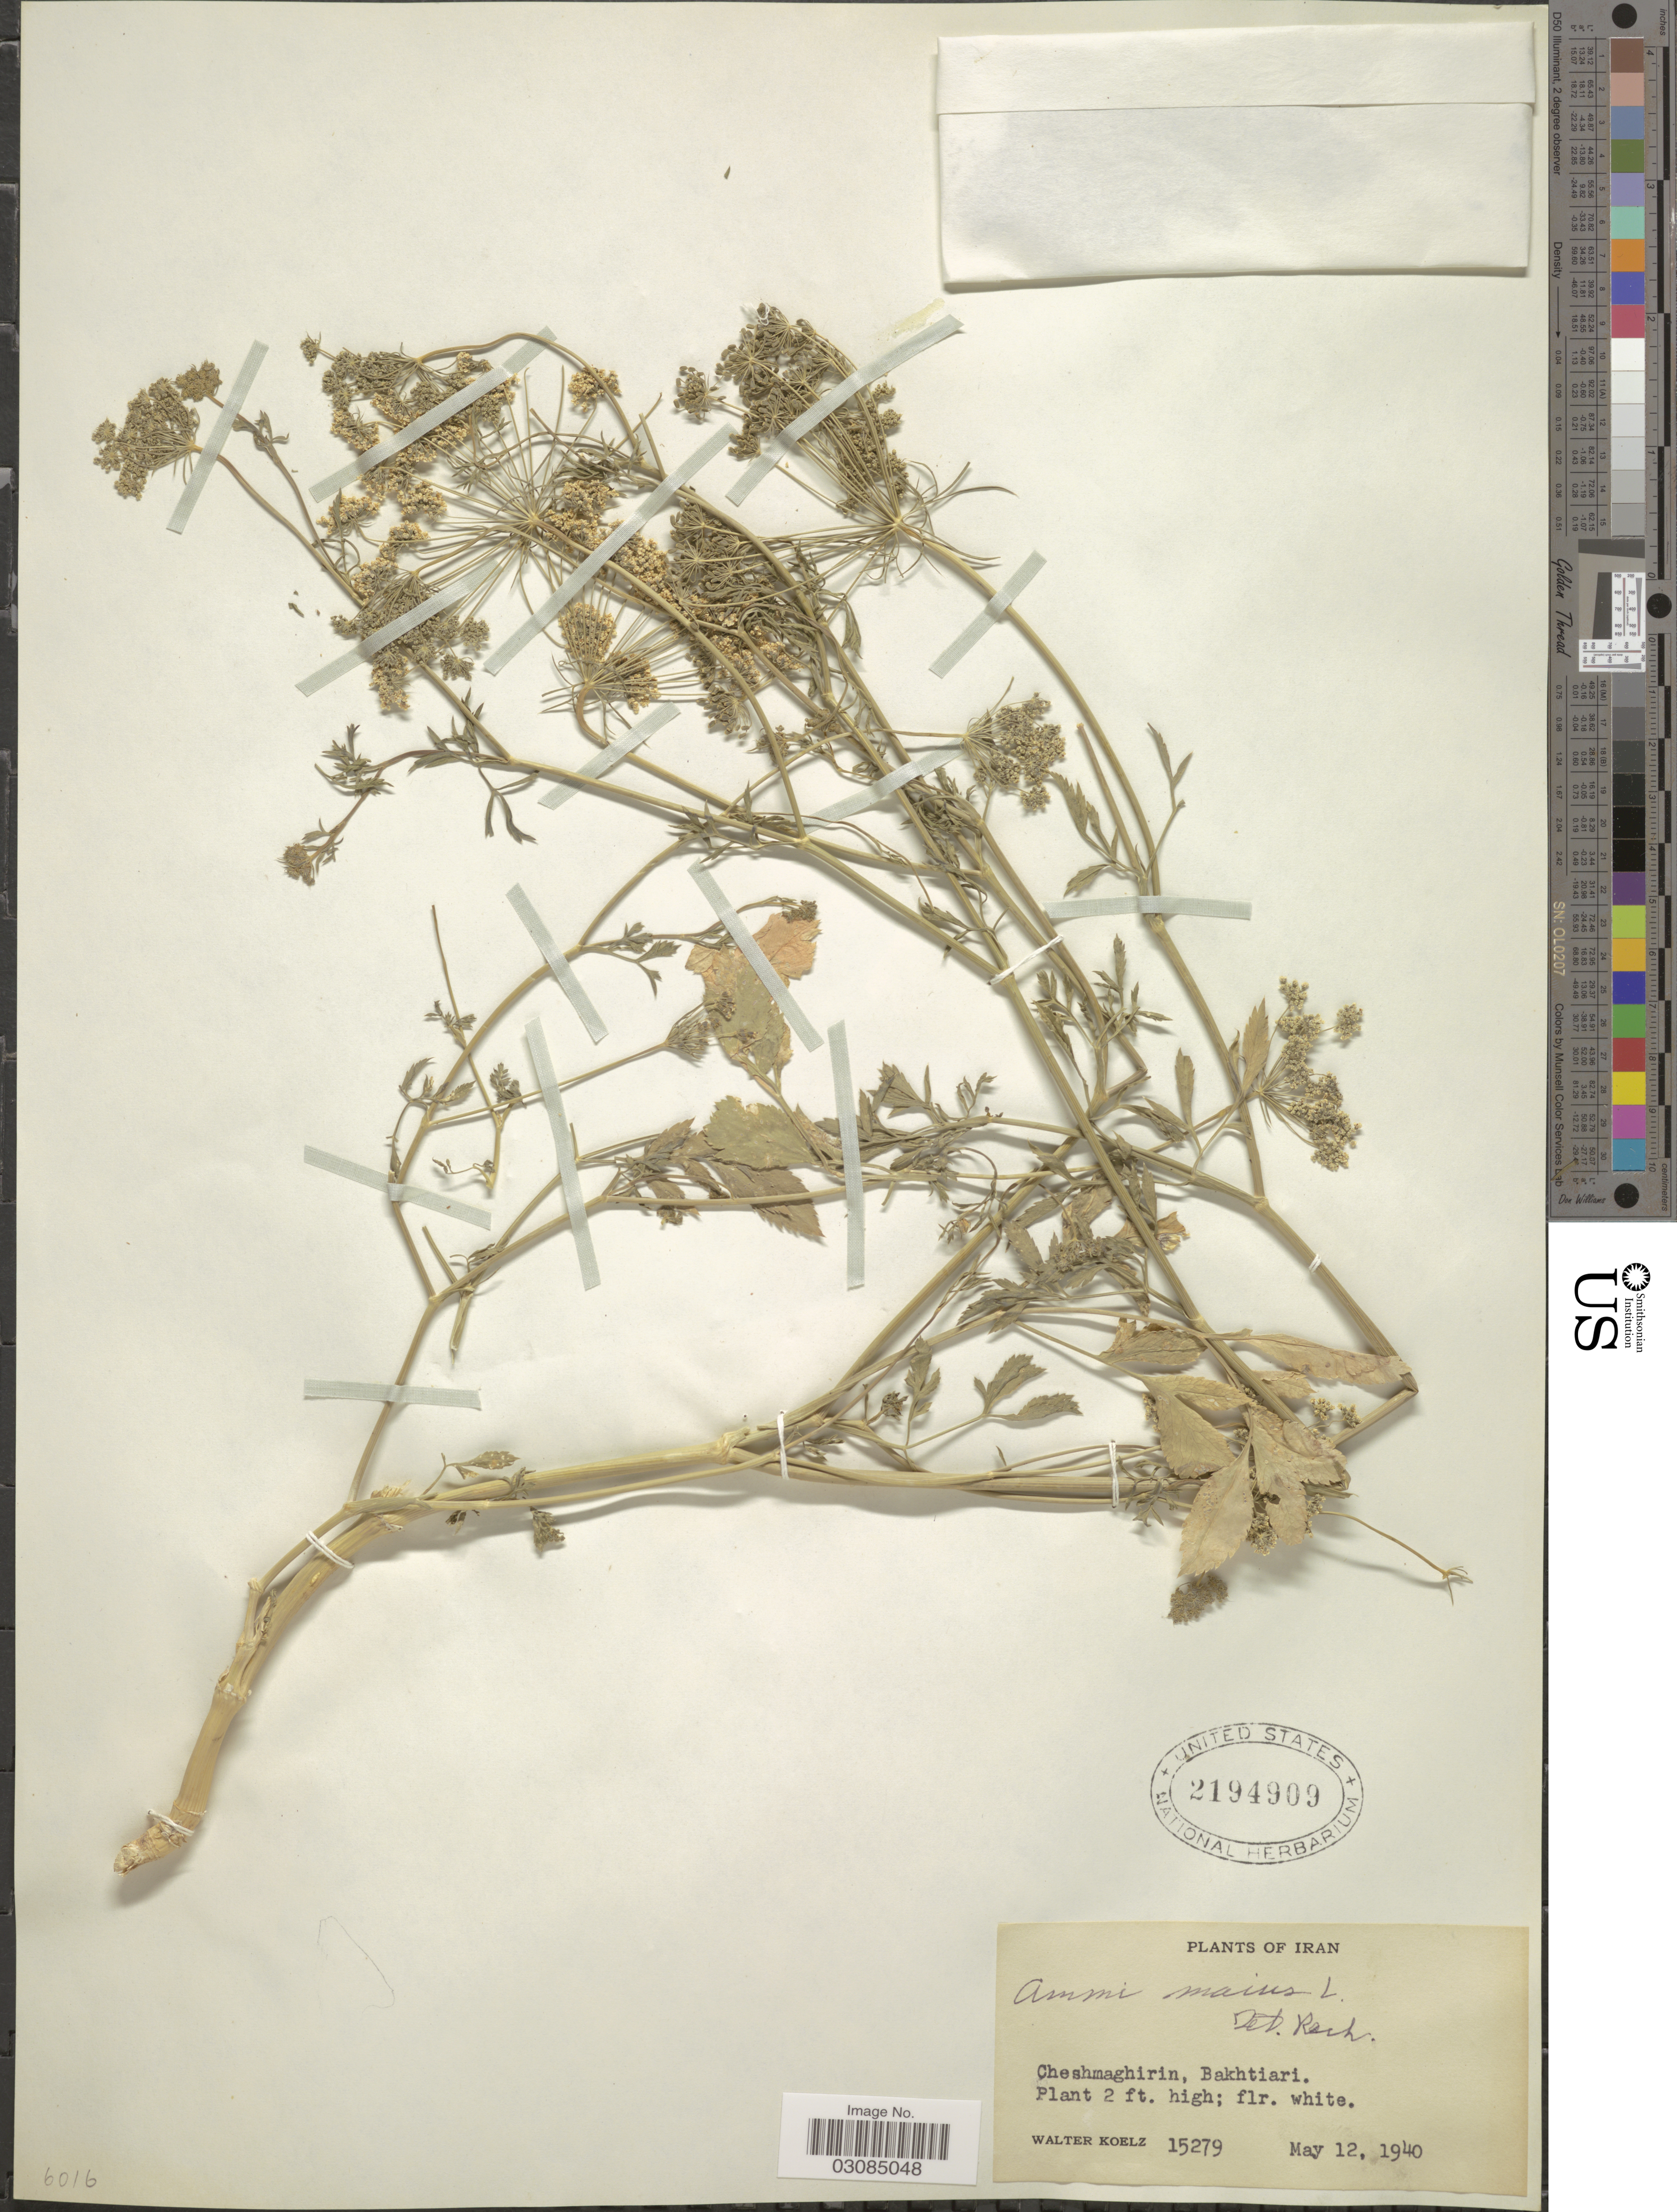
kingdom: Plantae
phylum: Tracheophyta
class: Magnoliopsida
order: Apiales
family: Apiaceae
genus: Ammi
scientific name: Ammi majus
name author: L.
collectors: W. N. Koelz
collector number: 15279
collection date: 1940-05-12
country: Iran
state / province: Chahar Mahaal and Bakhtiari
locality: Cheshmaghirin, Bakhtiari.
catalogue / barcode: US 2194909